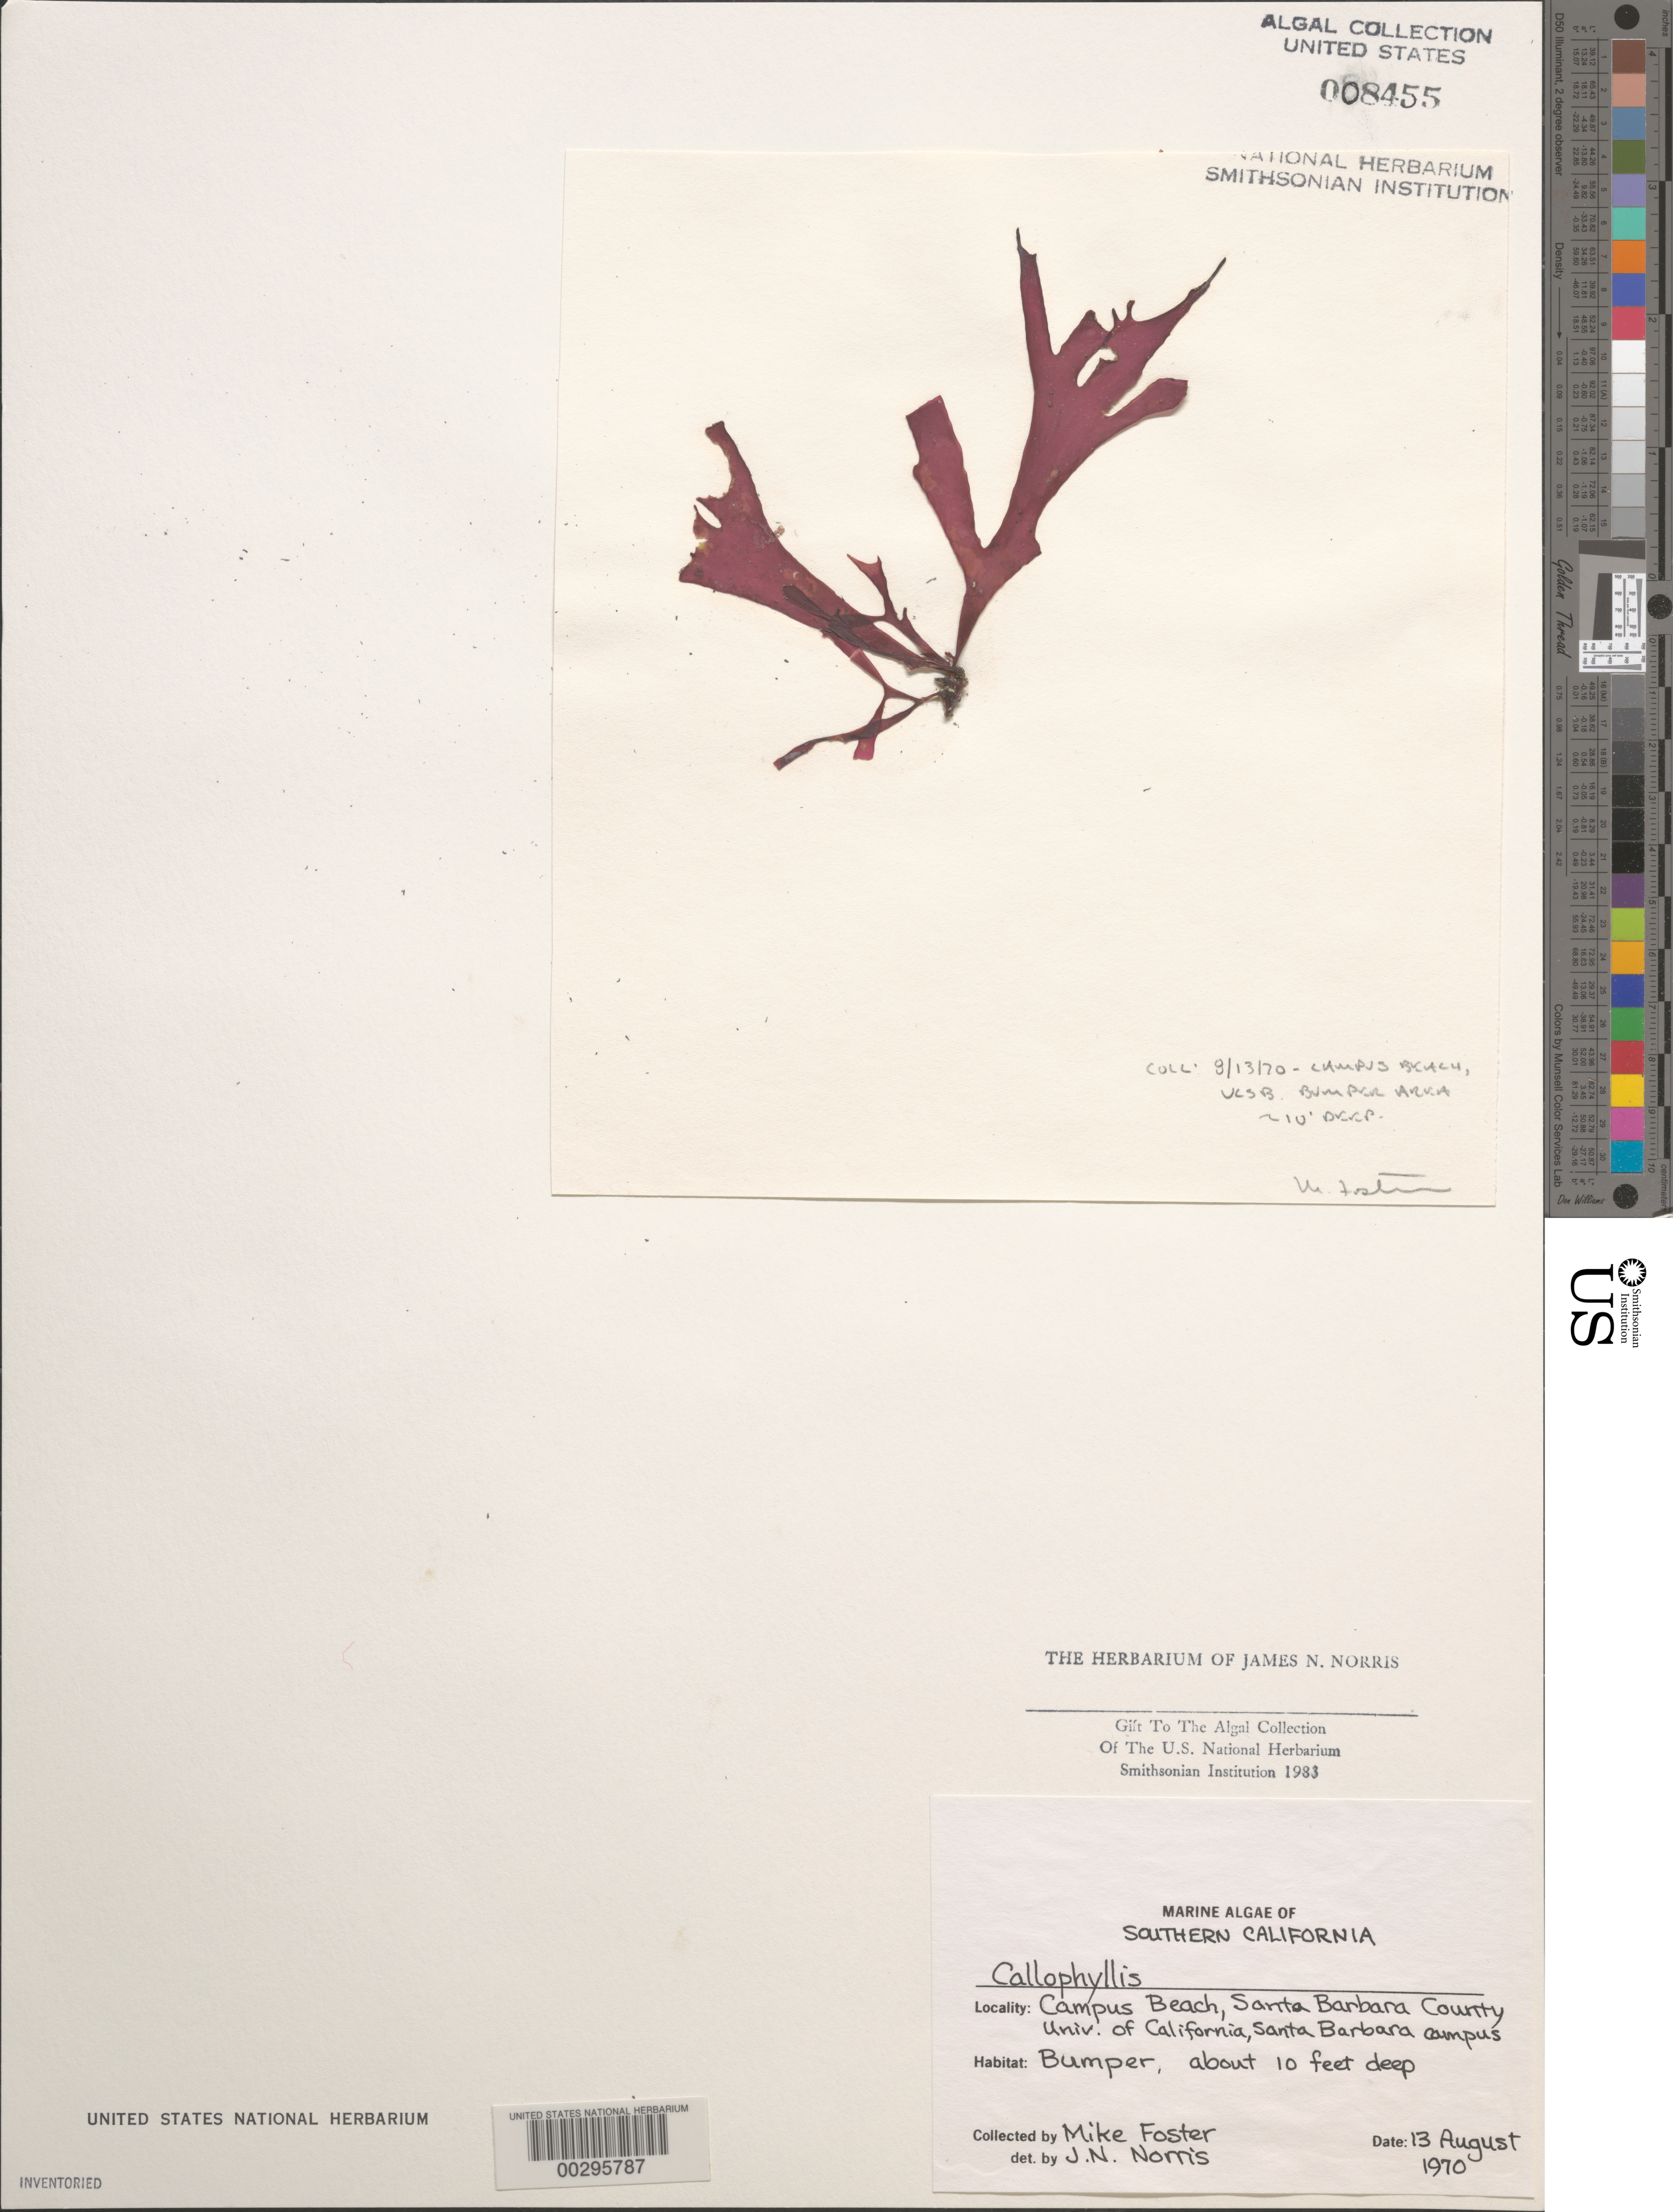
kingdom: Plantae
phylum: Rhodophyta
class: Florideophyceae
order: Gigartinales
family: Kallymeniaceae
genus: Callophyllis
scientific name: Callophyllis sp.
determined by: Norris, James N.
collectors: M. Foster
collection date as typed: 13 Aug 1970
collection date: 1970-08-13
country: United States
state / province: California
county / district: Santa Barbara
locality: Campus Beach, University of California Santa Barbara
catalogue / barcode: US 8455